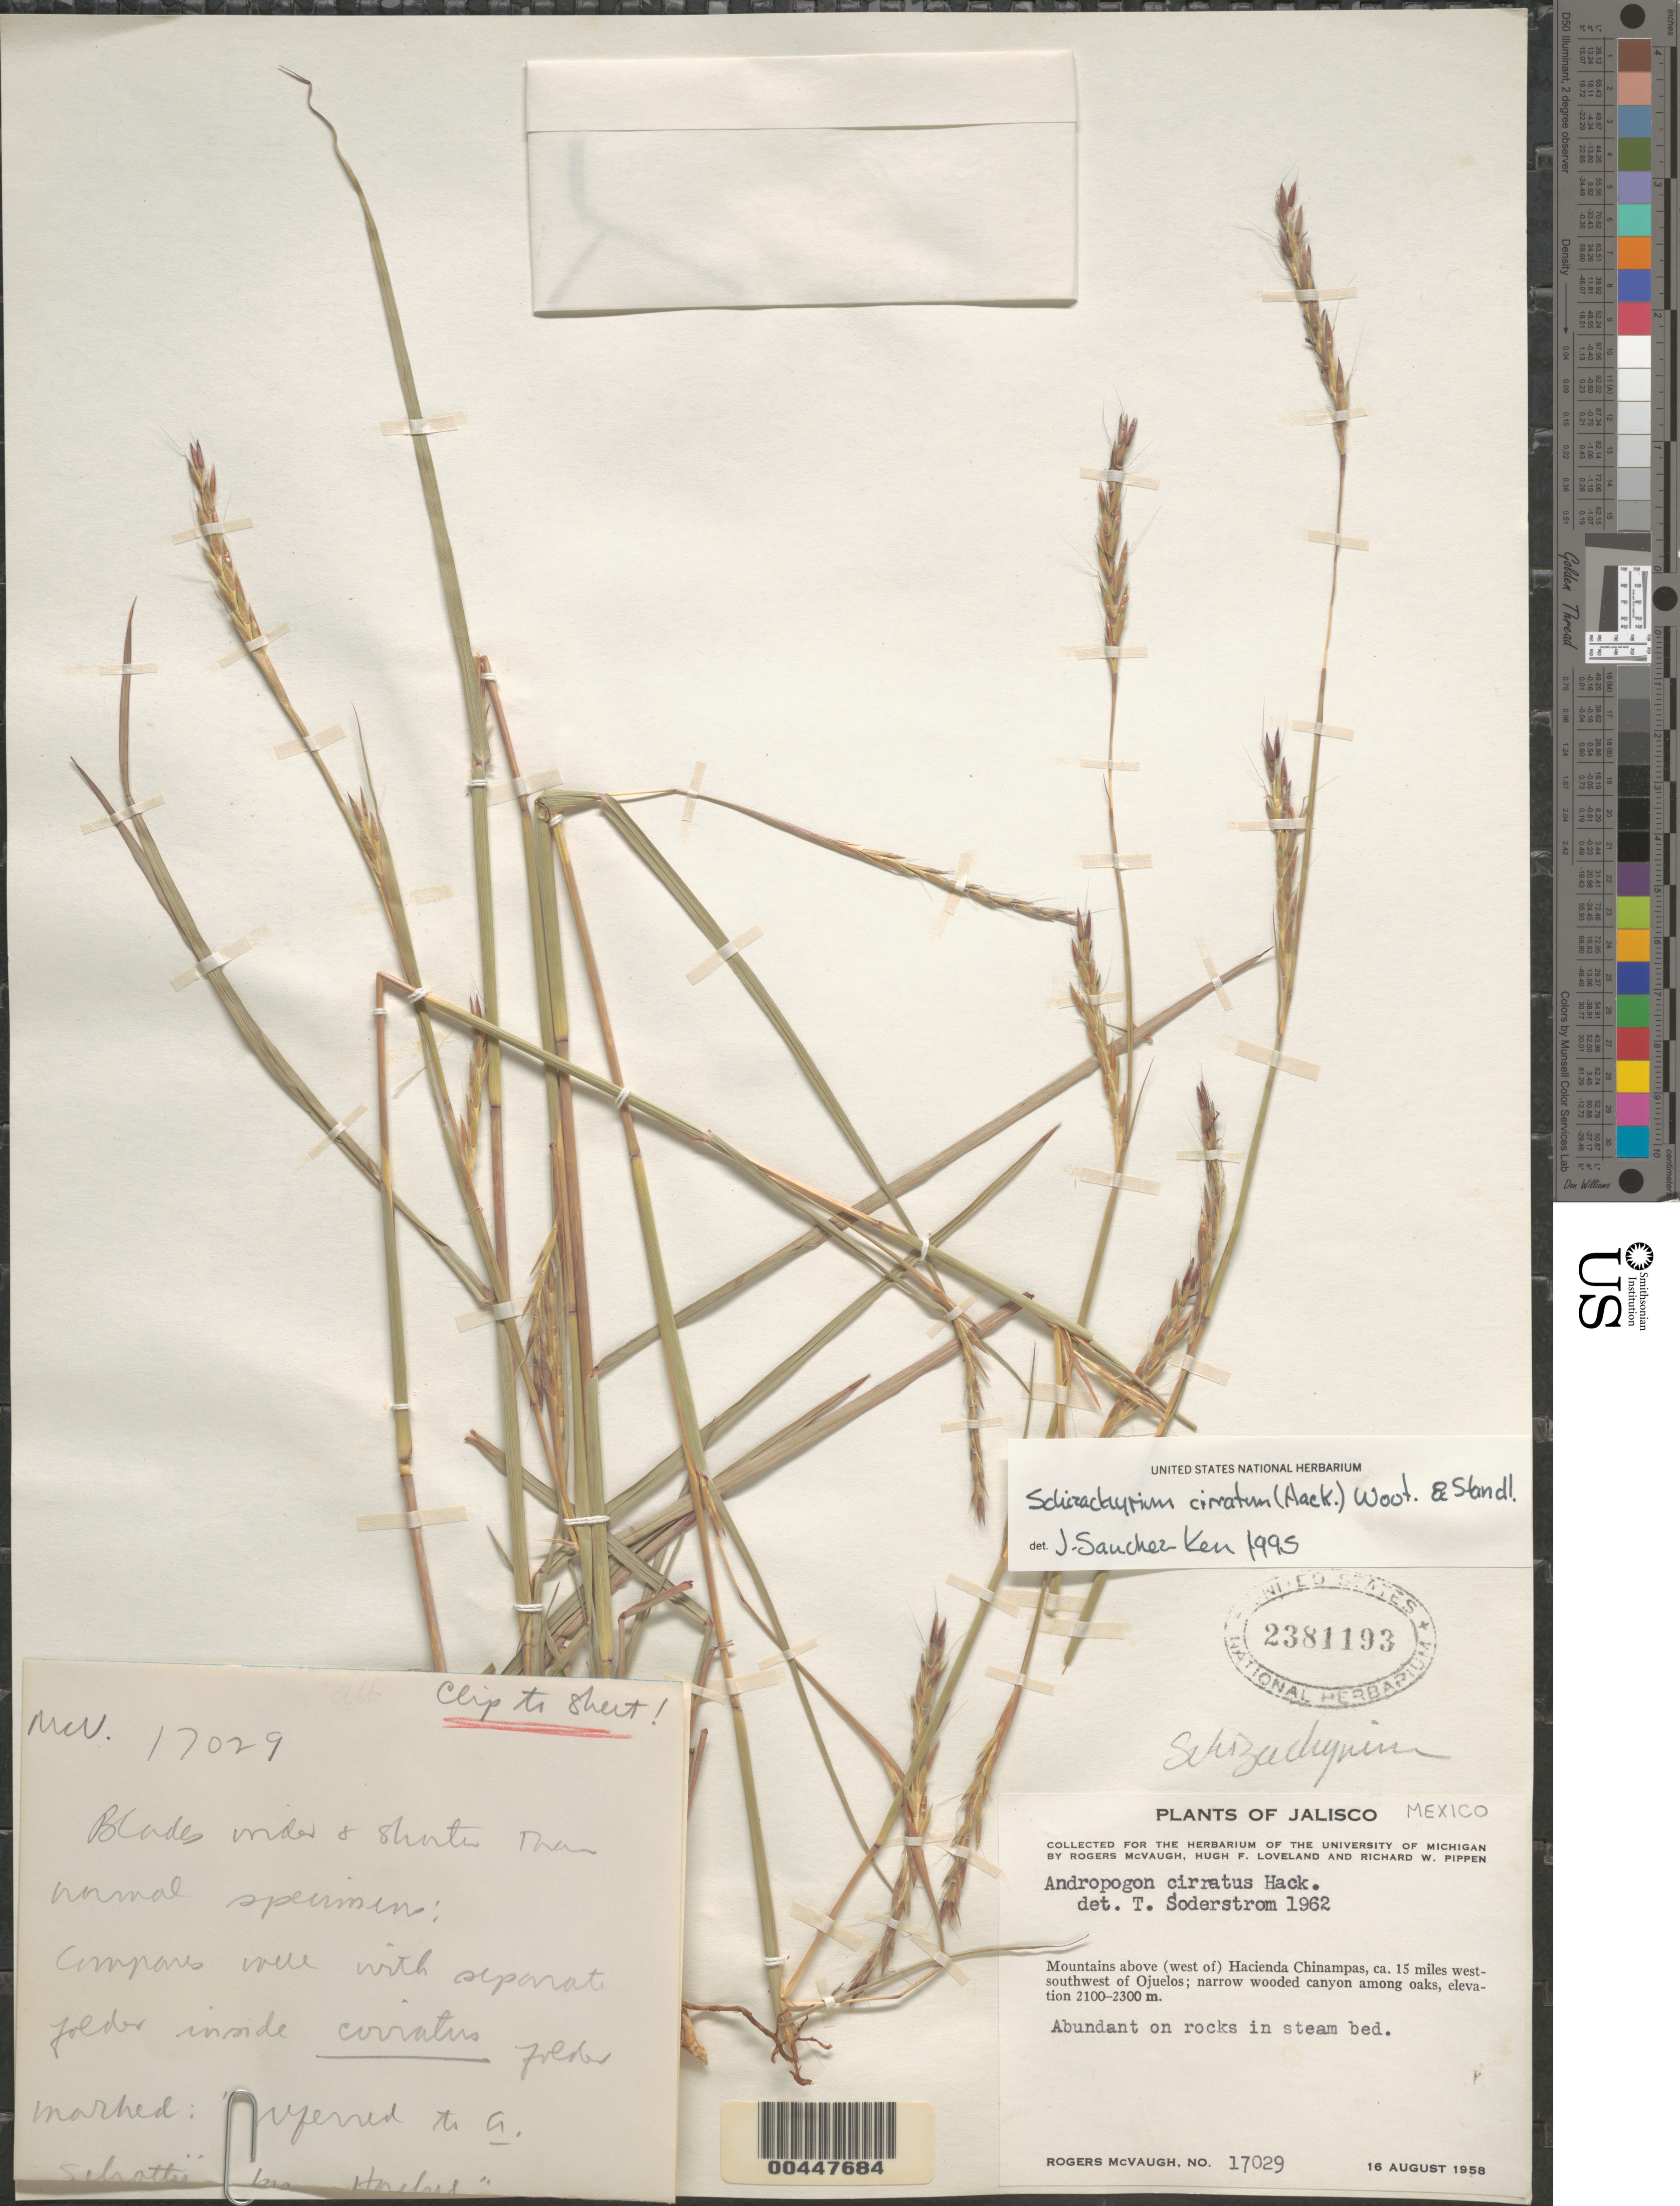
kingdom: Plantae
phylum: Tracheophyta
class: Liliopsida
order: Poales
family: Poaceae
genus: Schizachyrium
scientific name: Schizachyrium cirratum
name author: (Hack.) Wooton & Standl.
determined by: Sánchez-Ken, J. G.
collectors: R. McVaugh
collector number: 17029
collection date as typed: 16 Aug 1958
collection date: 1958-08-16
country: Mexico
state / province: Jalisco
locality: Mtns above (W of) Hacienda Chinampas, ca. 15 miles WSW of Ojuelos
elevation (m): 2100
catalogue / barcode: US 2381193